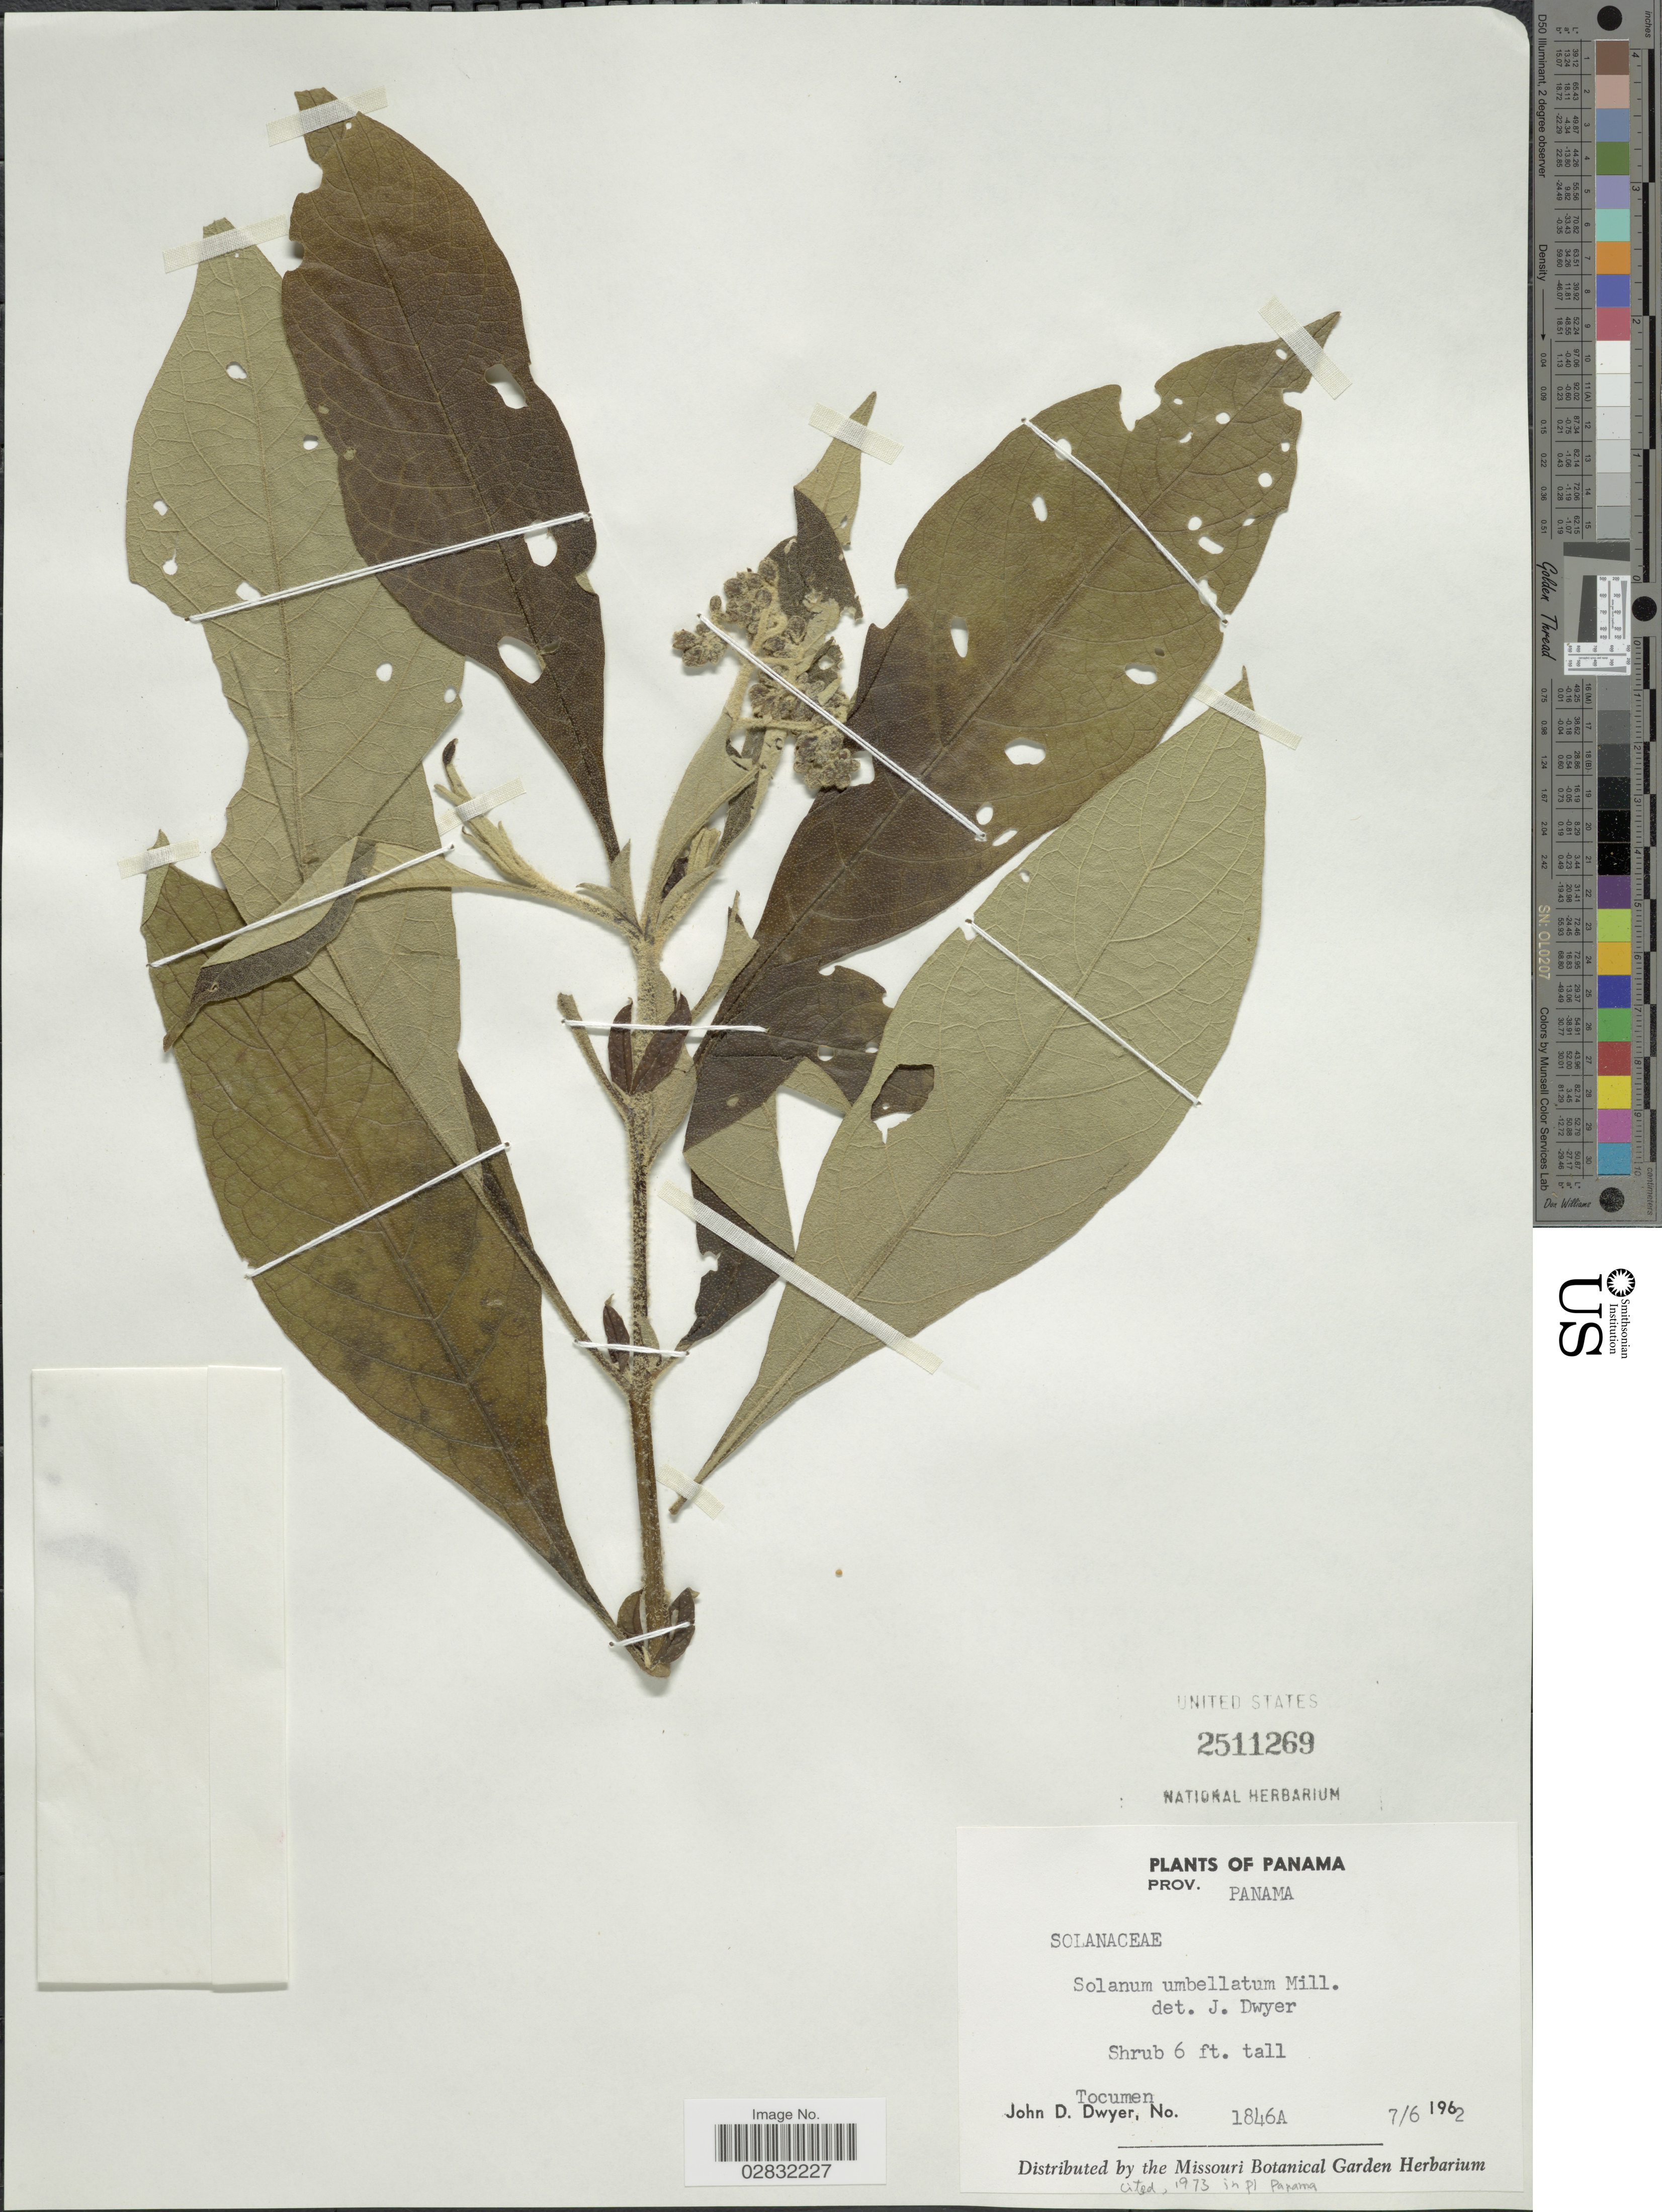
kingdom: Plantae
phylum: Tracheophyta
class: Magnoliopsida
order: Solanales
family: Solanaceae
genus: Solanum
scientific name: Solanum umbellatum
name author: Mill.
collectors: J. D. Dwyer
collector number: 1846A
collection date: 1962-06-07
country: Panama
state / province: Panamá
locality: Prov. Panama, Tocumen.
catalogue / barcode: US 2511269